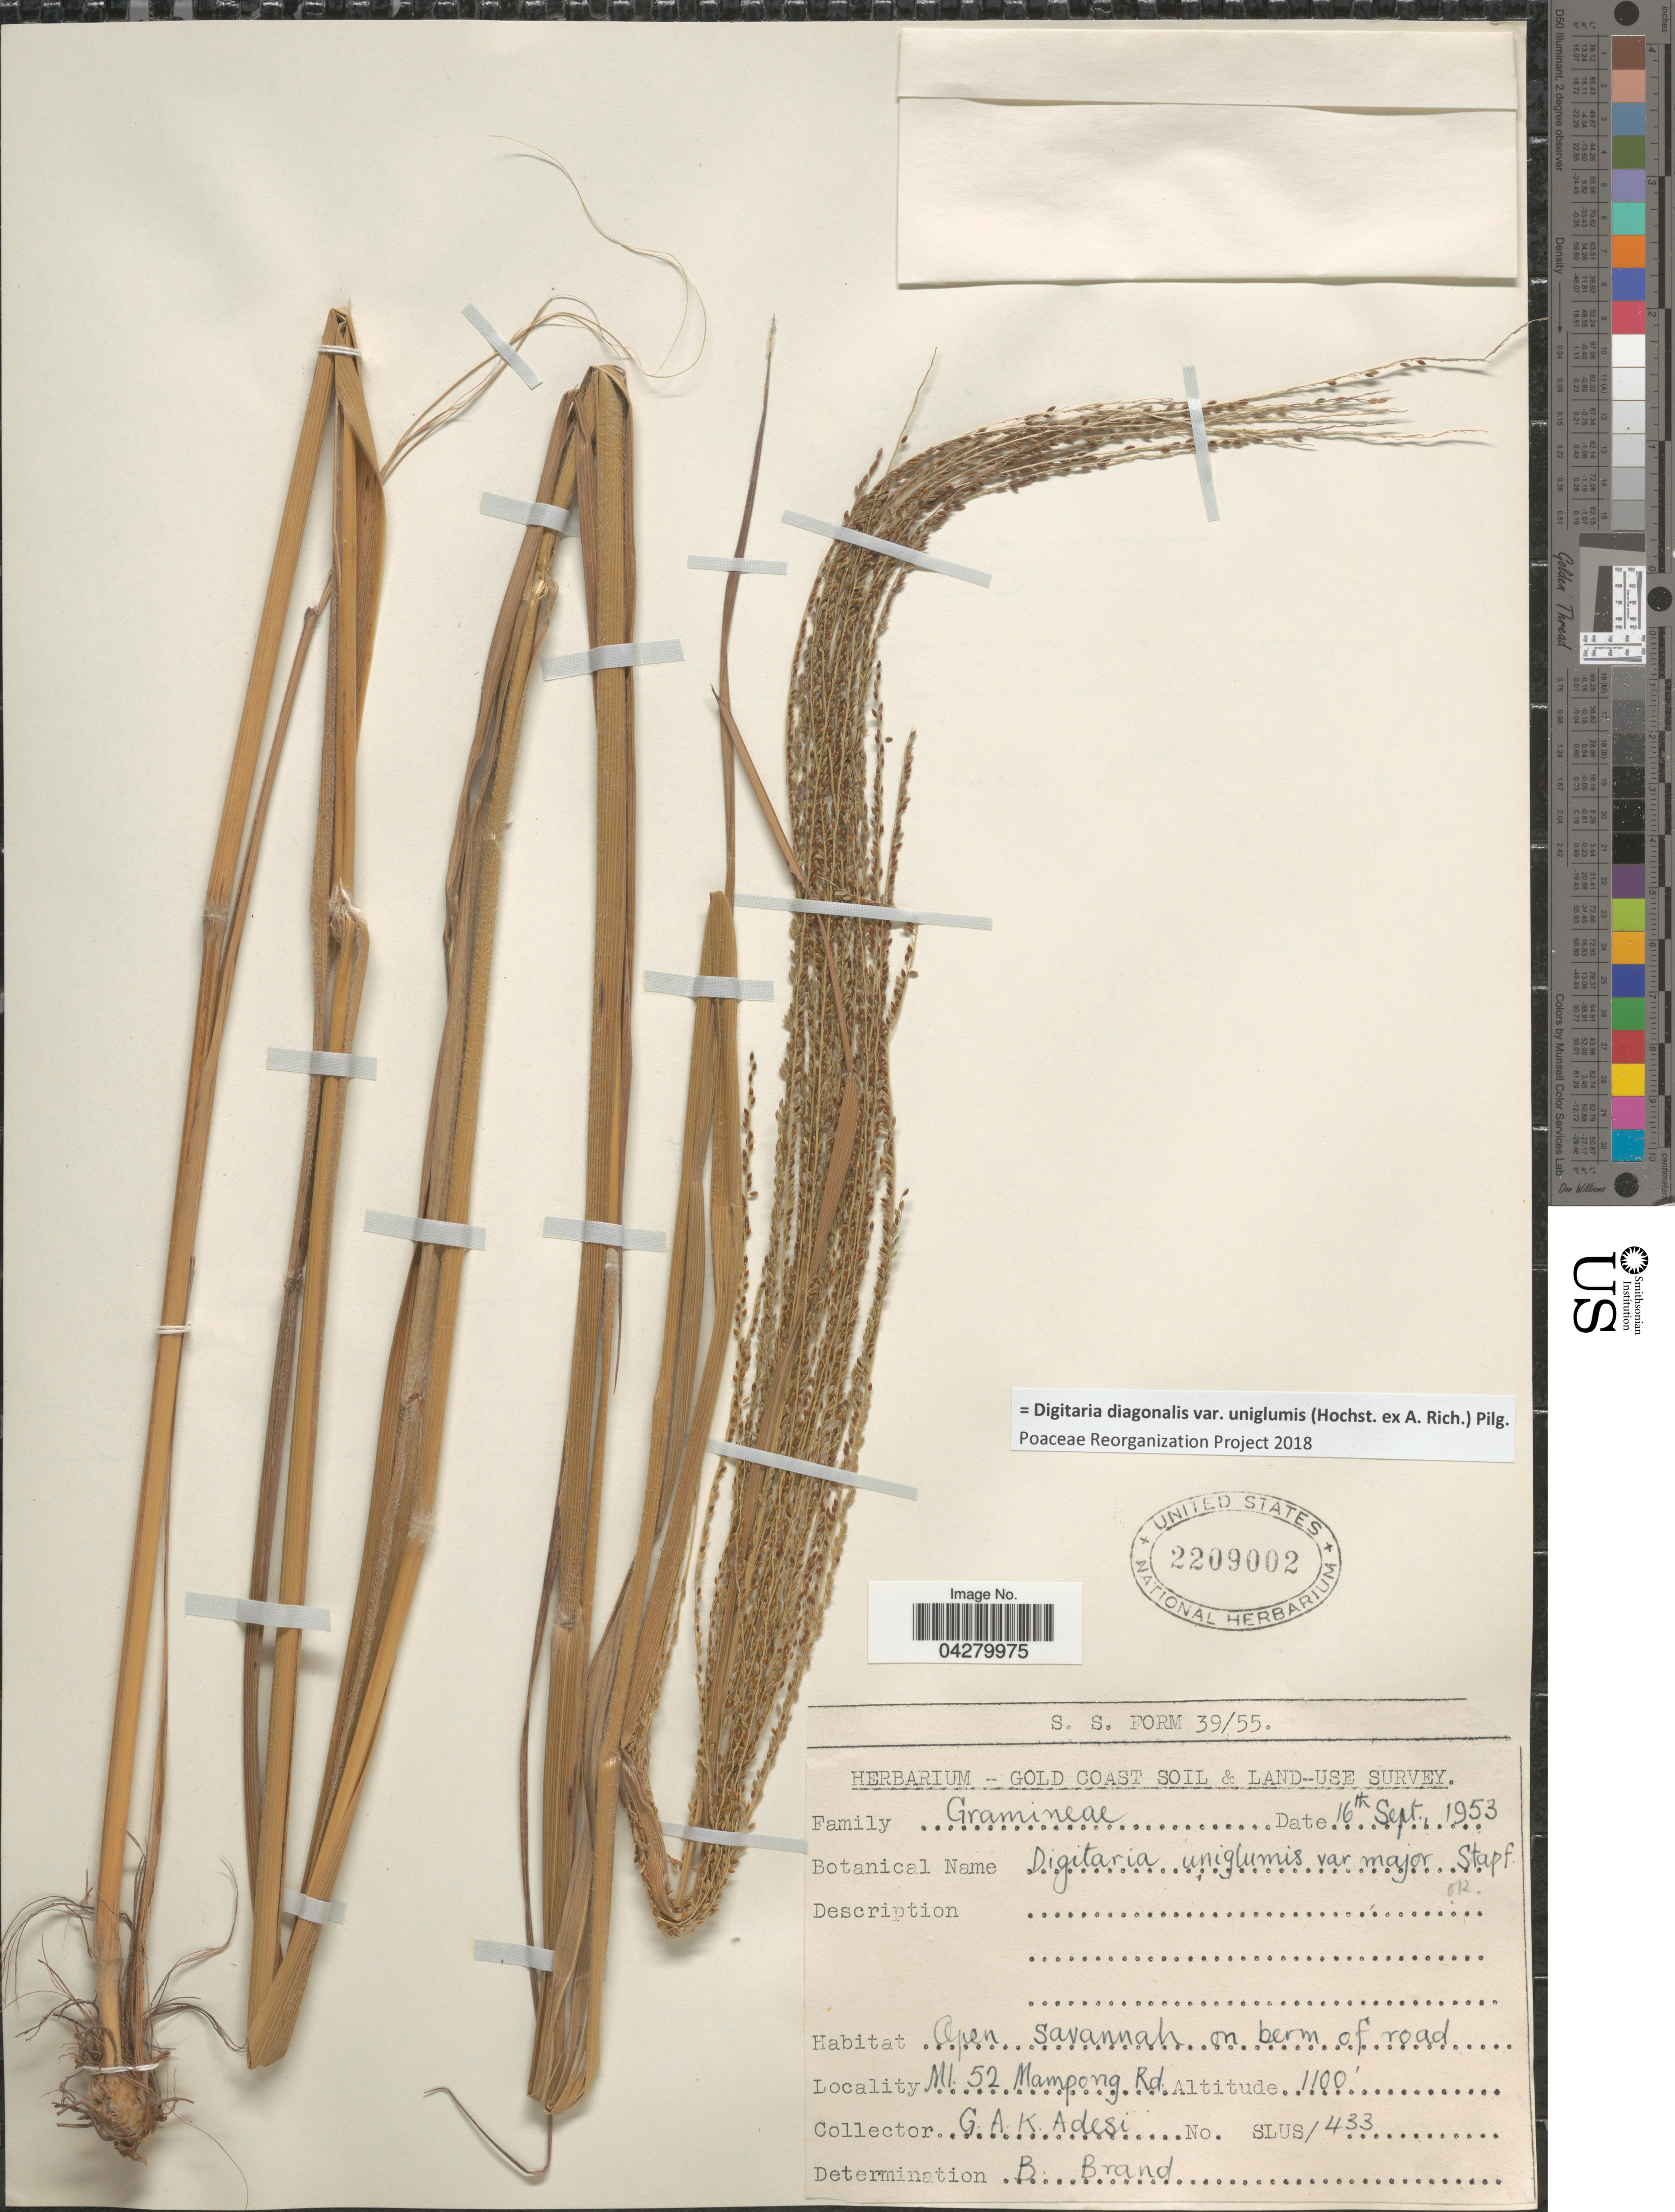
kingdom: Plantae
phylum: Tracheophyta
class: Liliopsida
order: Poales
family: Poaceae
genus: Digitaria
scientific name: Digitaria diagonalis var. uniglumis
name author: (Hochst. ex A. Rich.) Pilg.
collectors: G. A. K. Adesi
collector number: SLUS/433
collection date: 1953-09-16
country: Ghana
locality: Gold Coast Soil & Land-Use Survey. MI. 52 Mampong Rd.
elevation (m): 335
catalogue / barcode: US 2209002